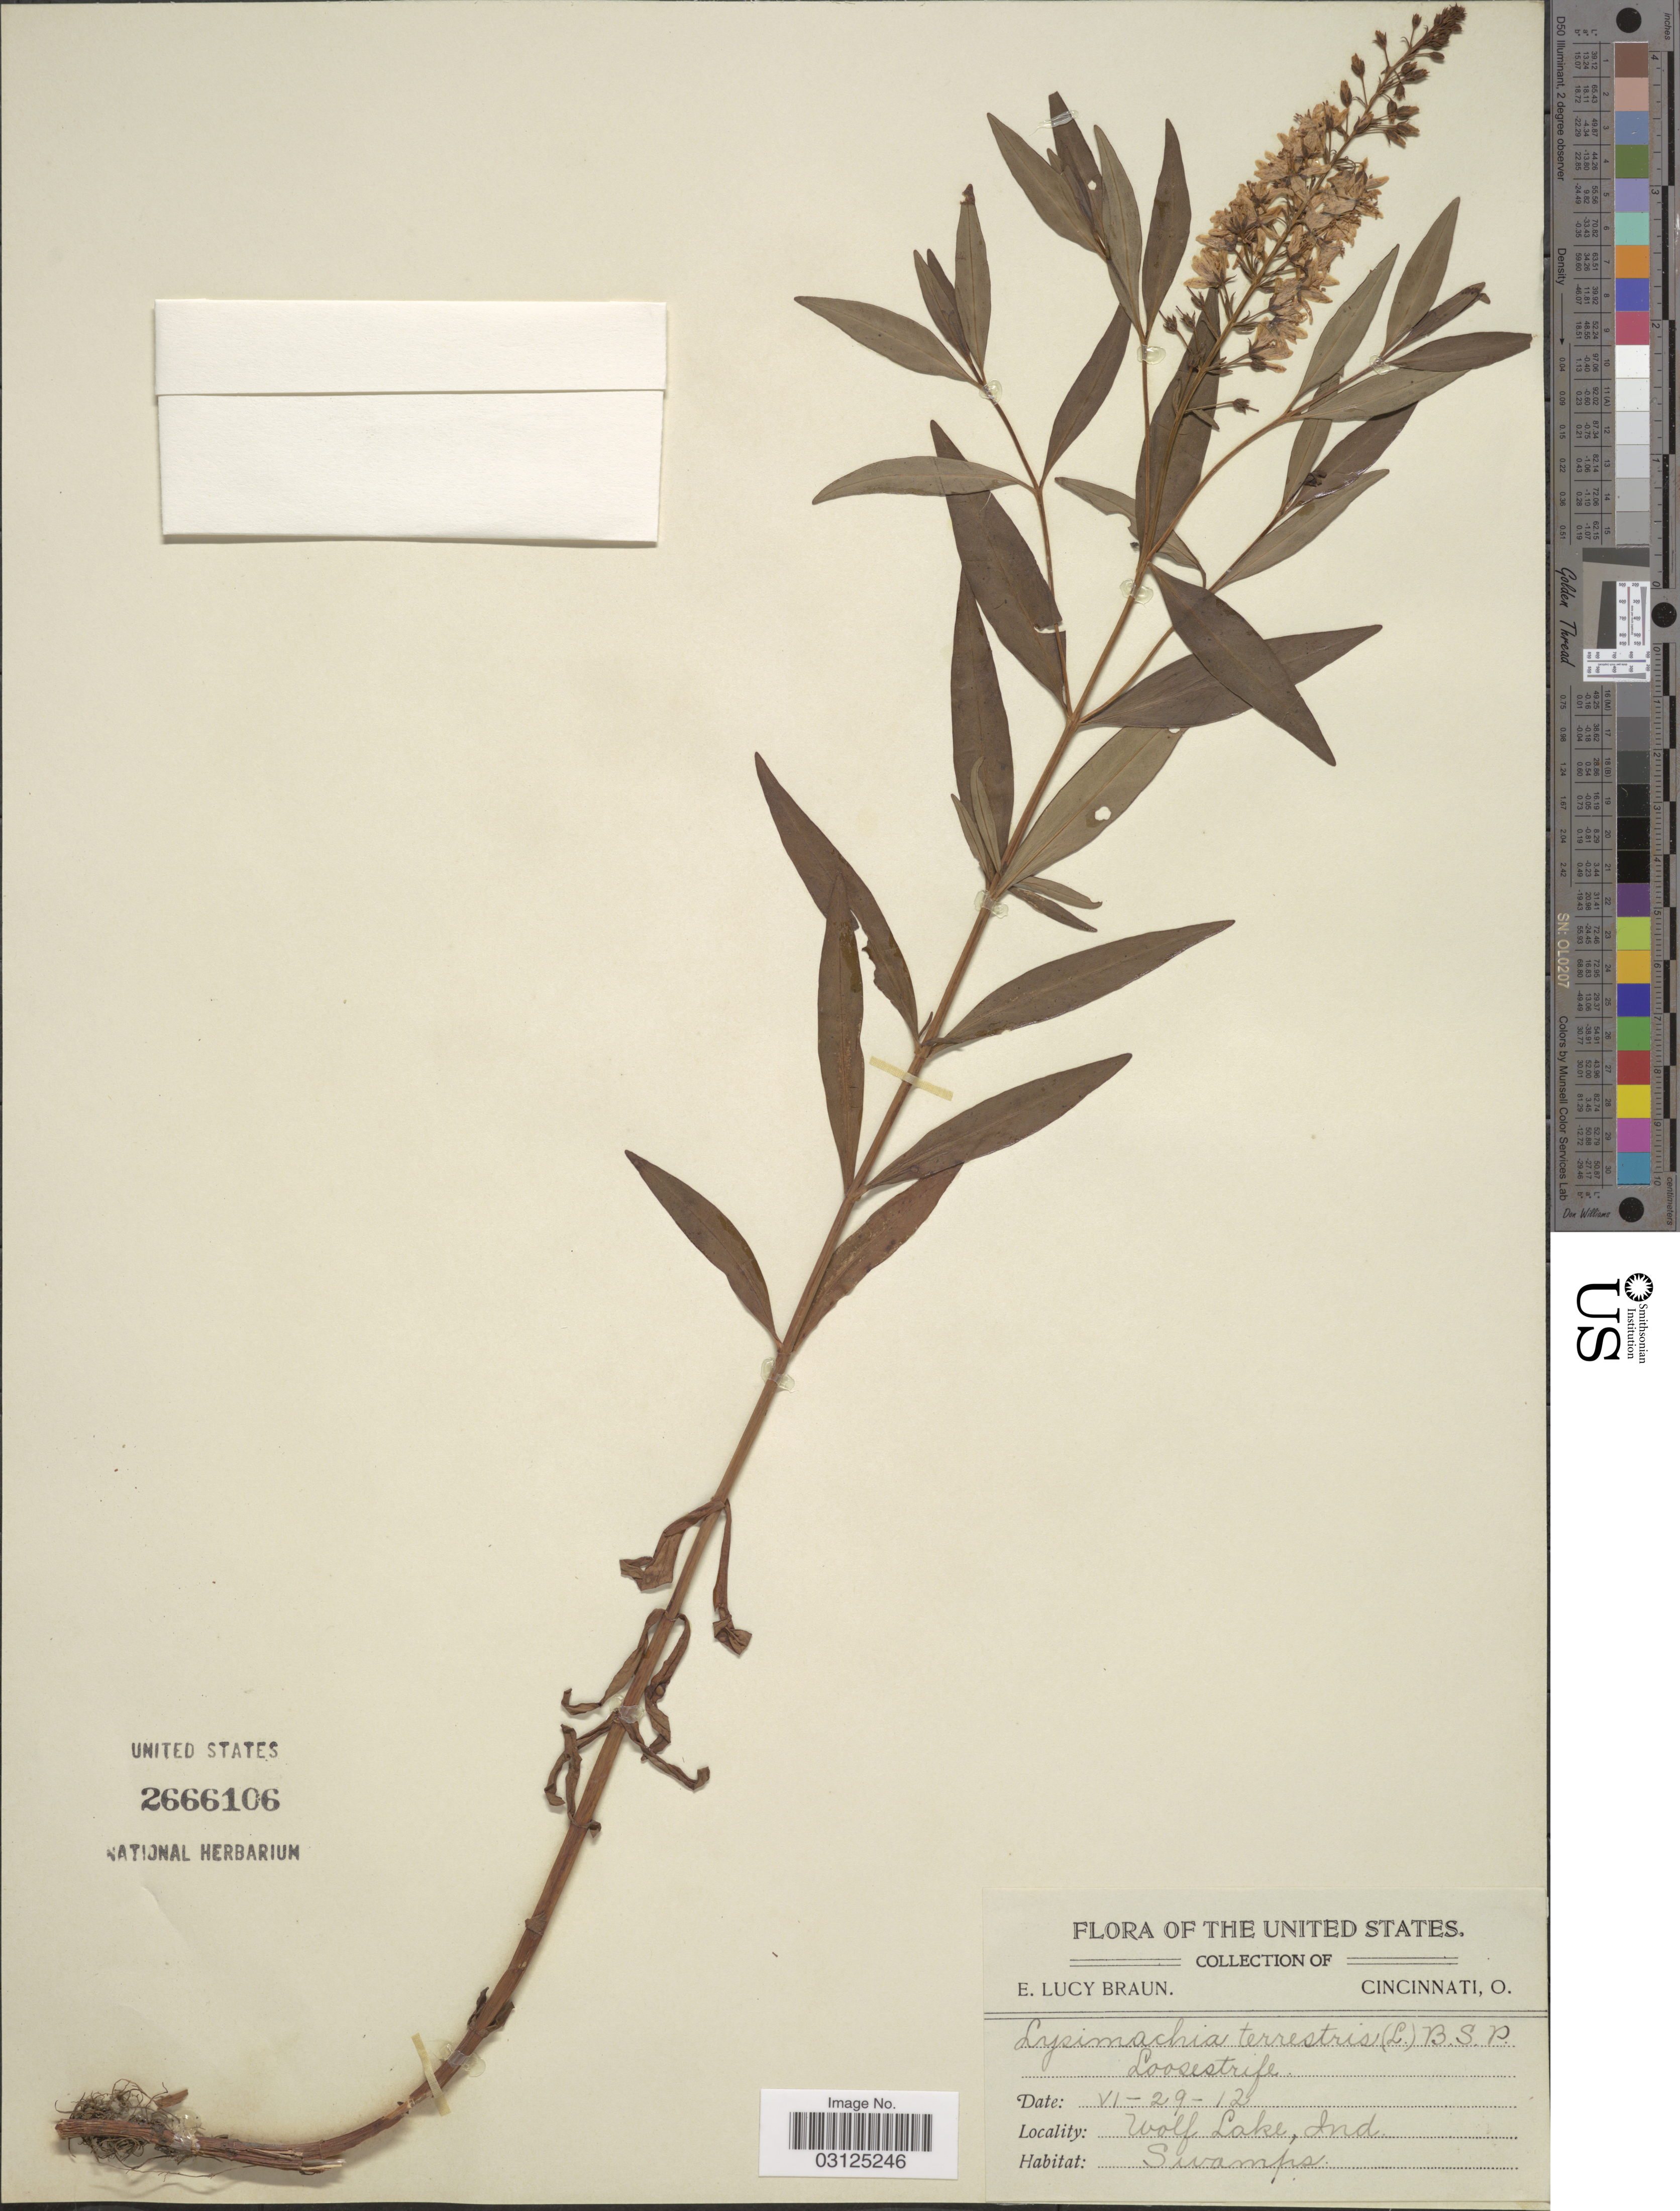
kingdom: Plantae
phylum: Tracheophyta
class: Magnoliopsida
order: Ericales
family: Primulaceae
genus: Lysimachia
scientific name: Lysimachia terrestris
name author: (L.) Britton, Stearns & Poggenb.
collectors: E. L. Braun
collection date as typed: Transcribed d/m/y: 29/6/12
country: United States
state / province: Indiana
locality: Wolf Lake.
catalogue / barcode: US 2666106